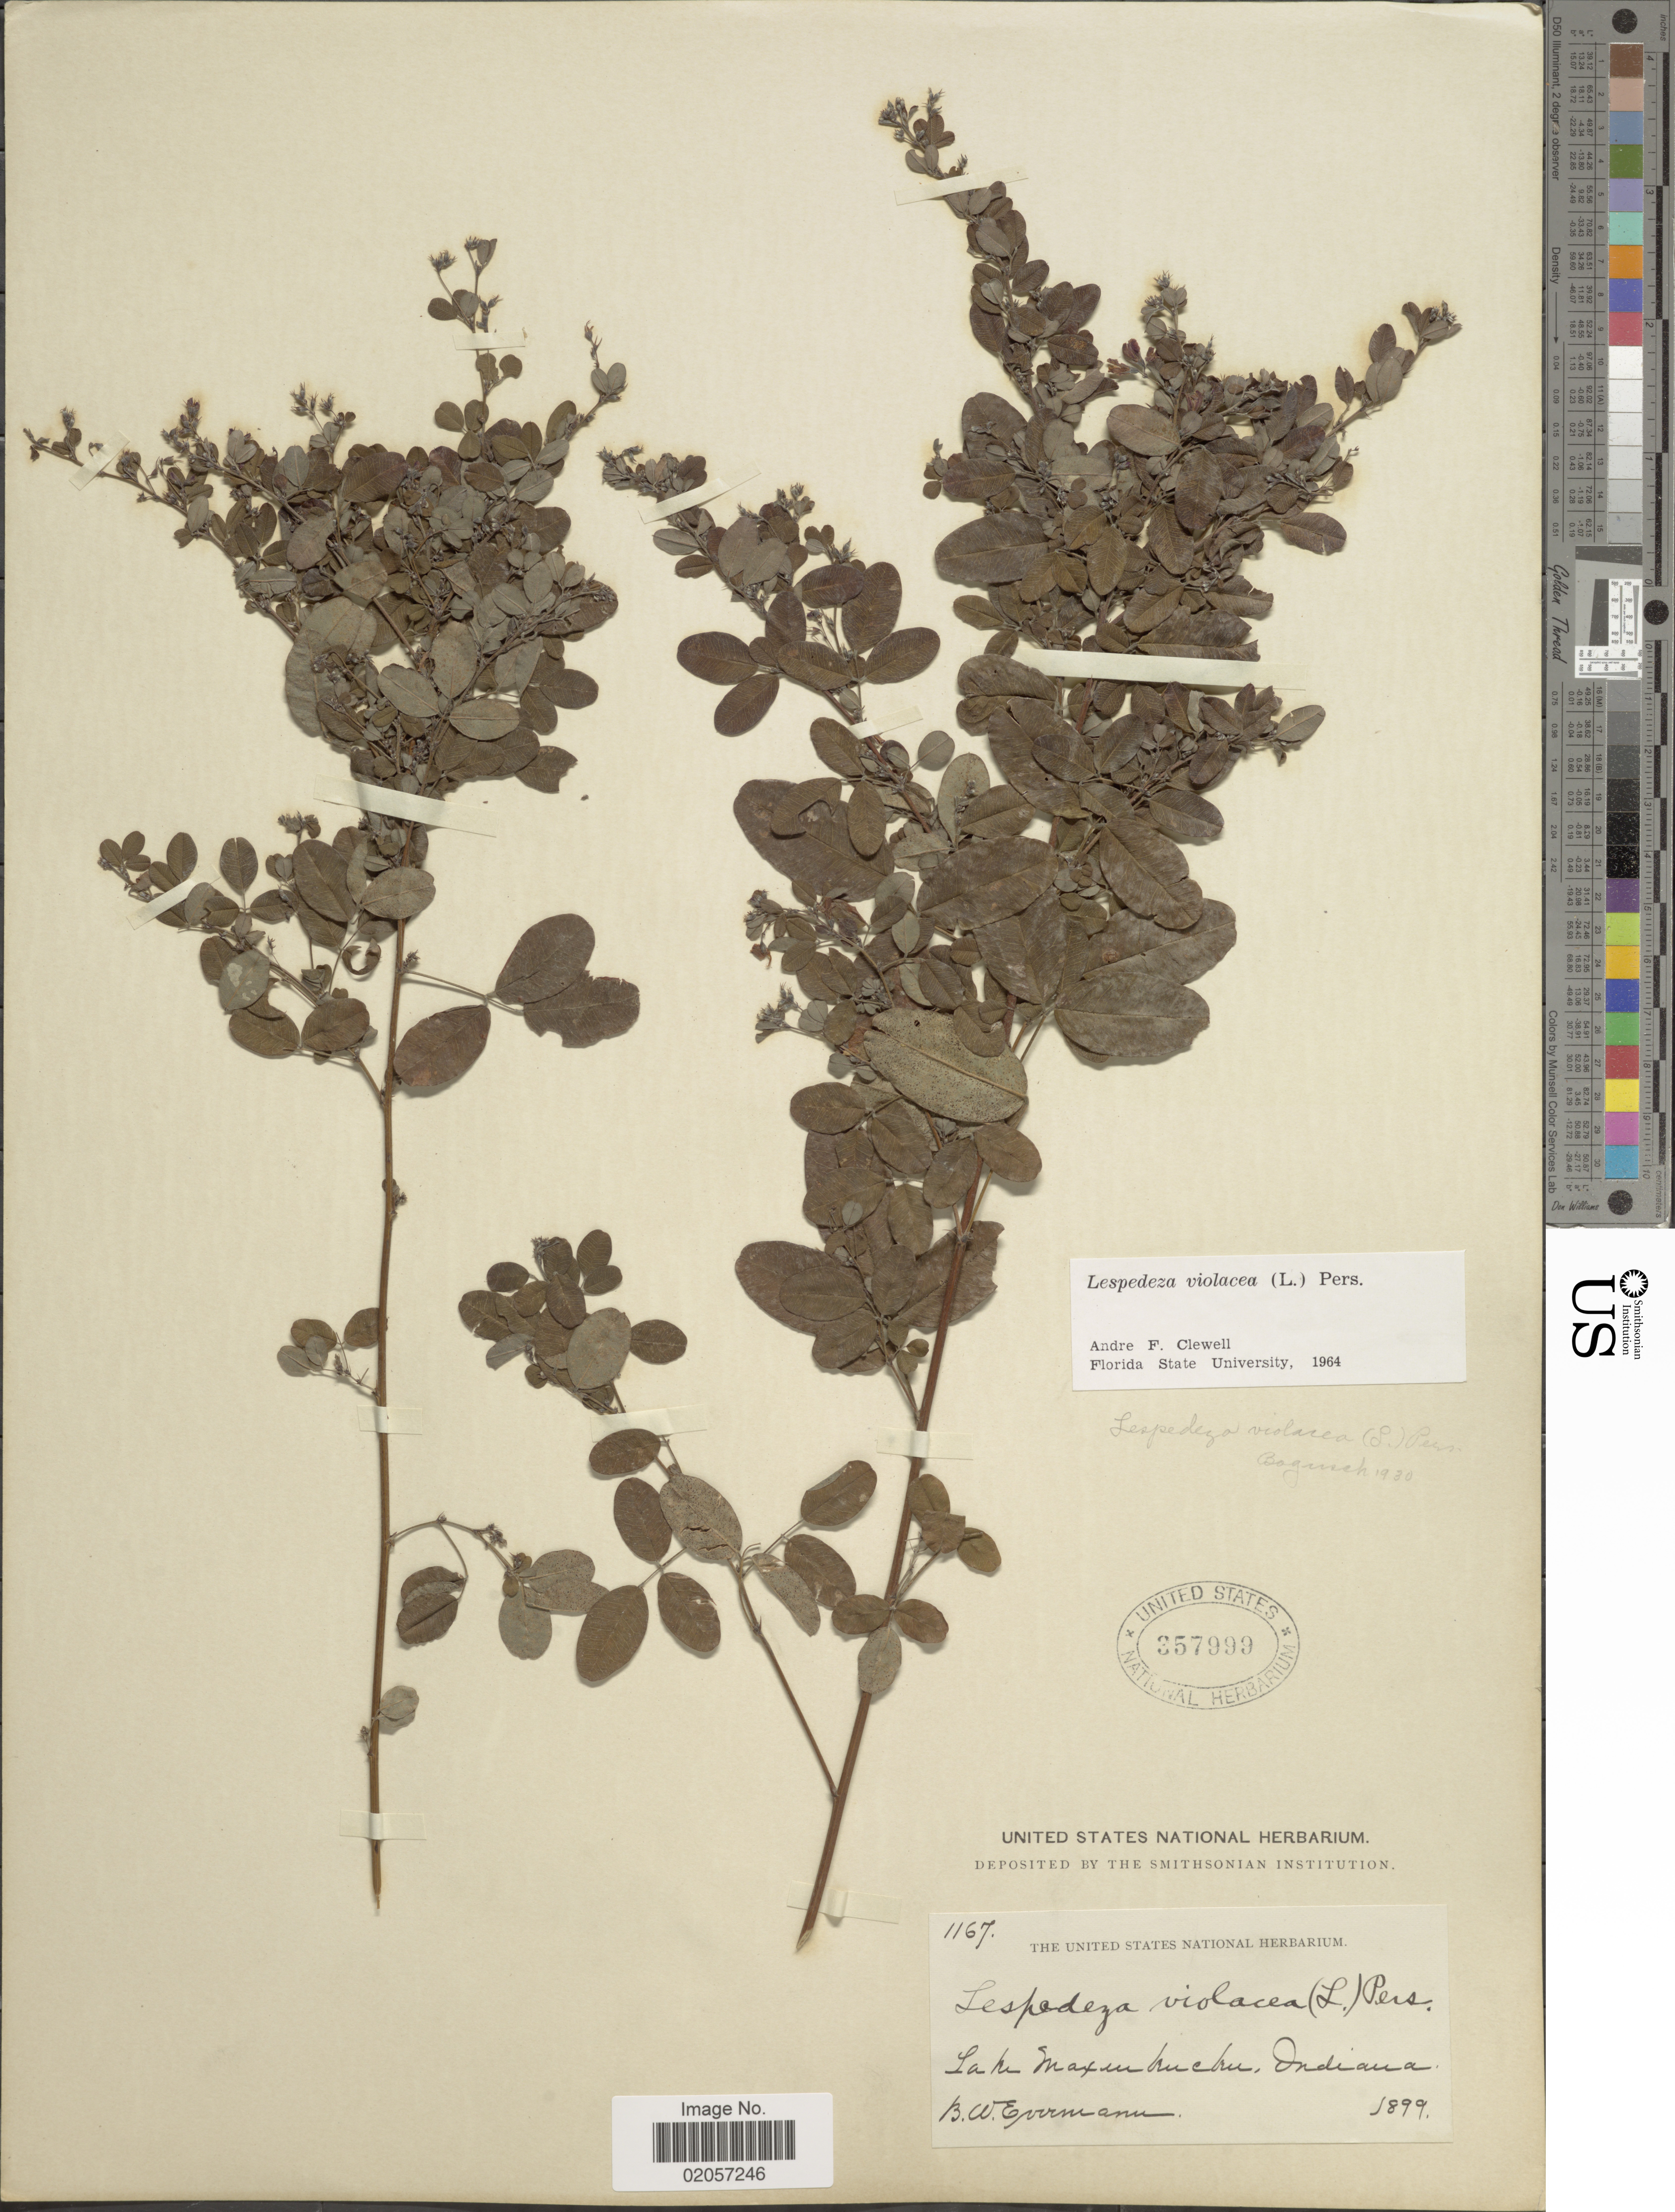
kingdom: Plantae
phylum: Tracheophyta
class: Magnoliopsida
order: Fabales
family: Fabaceae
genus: Lespedeza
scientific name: Lespedeza violacea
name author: (L.) Pers.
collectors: B. W. Evermann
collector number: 1167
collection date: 1899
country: United States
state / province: Indiana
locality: Lake Maxinkuckee, Indiana.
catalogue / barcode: US 357999